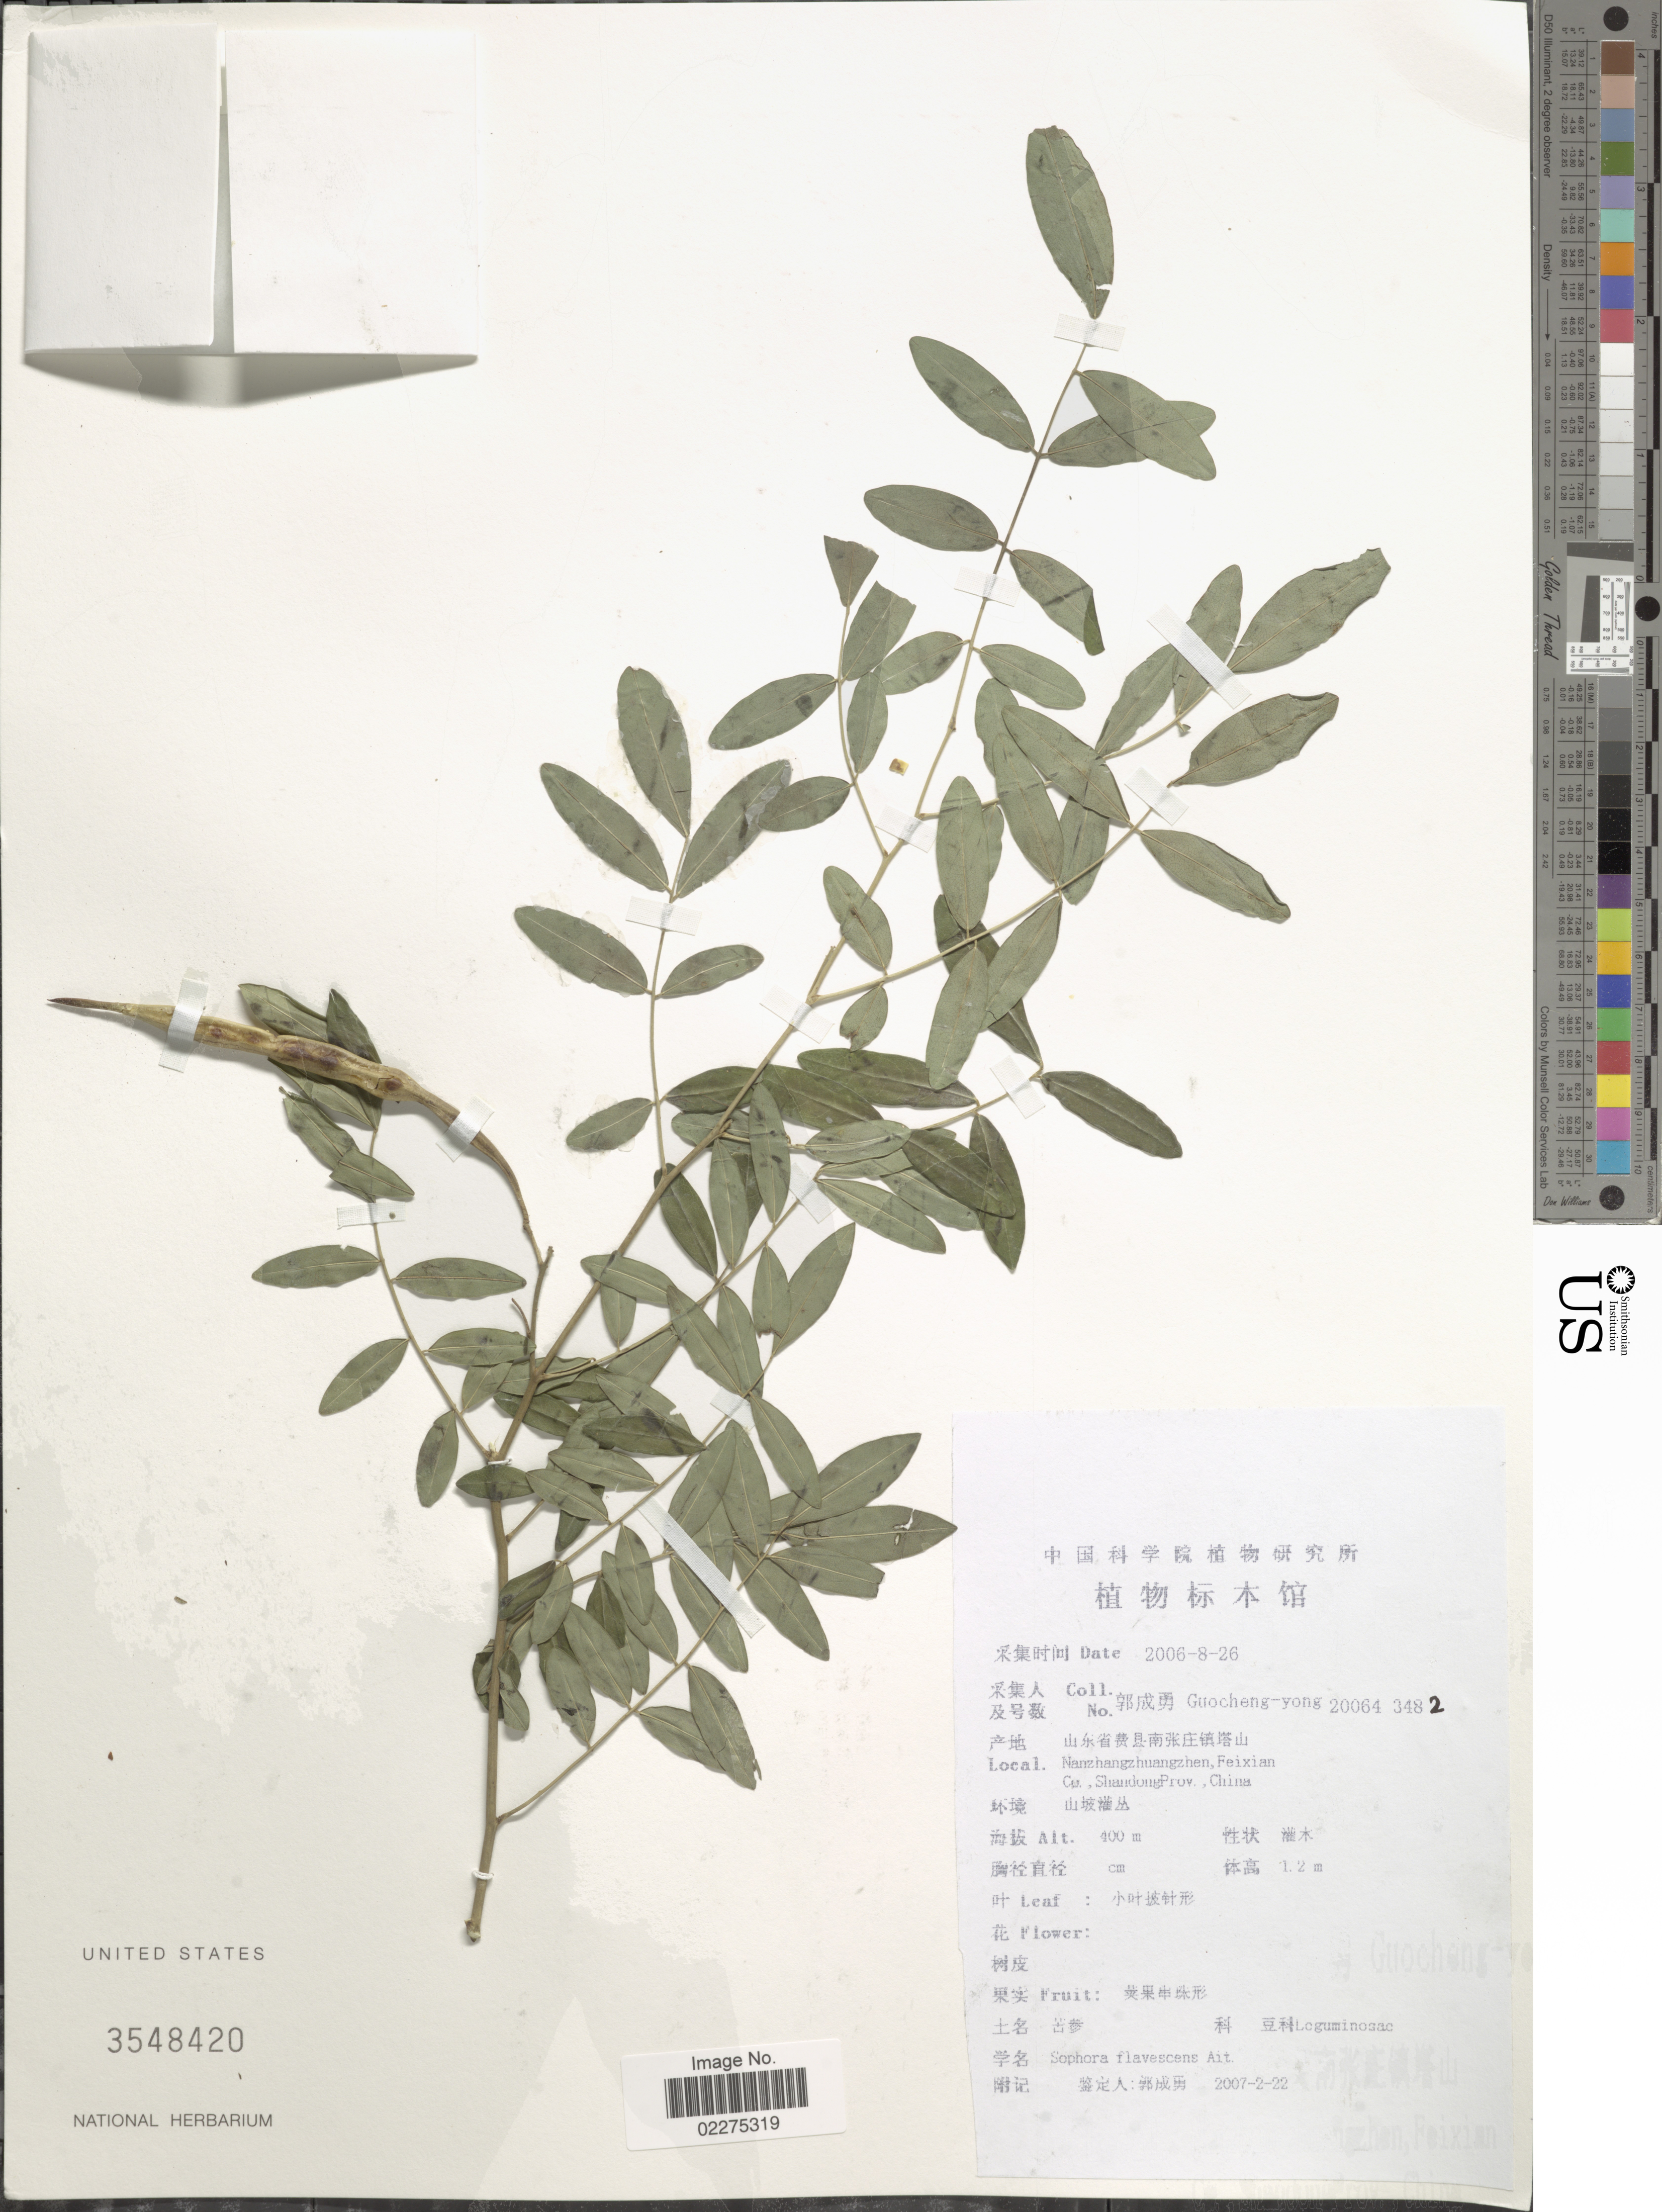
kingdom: Plantae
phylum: Tracheophyta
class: Magnoliopsida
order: Fabales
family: Fabaceae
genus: Sophora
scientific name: Sophora flavescens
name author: Aiton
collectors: Guo cheng-yong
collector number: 200643482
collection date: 2006-08-26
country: China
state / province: Shandong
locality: Nanzhangzhuangzhen, Feixian Co.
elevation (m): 400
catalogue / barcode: US 3548420